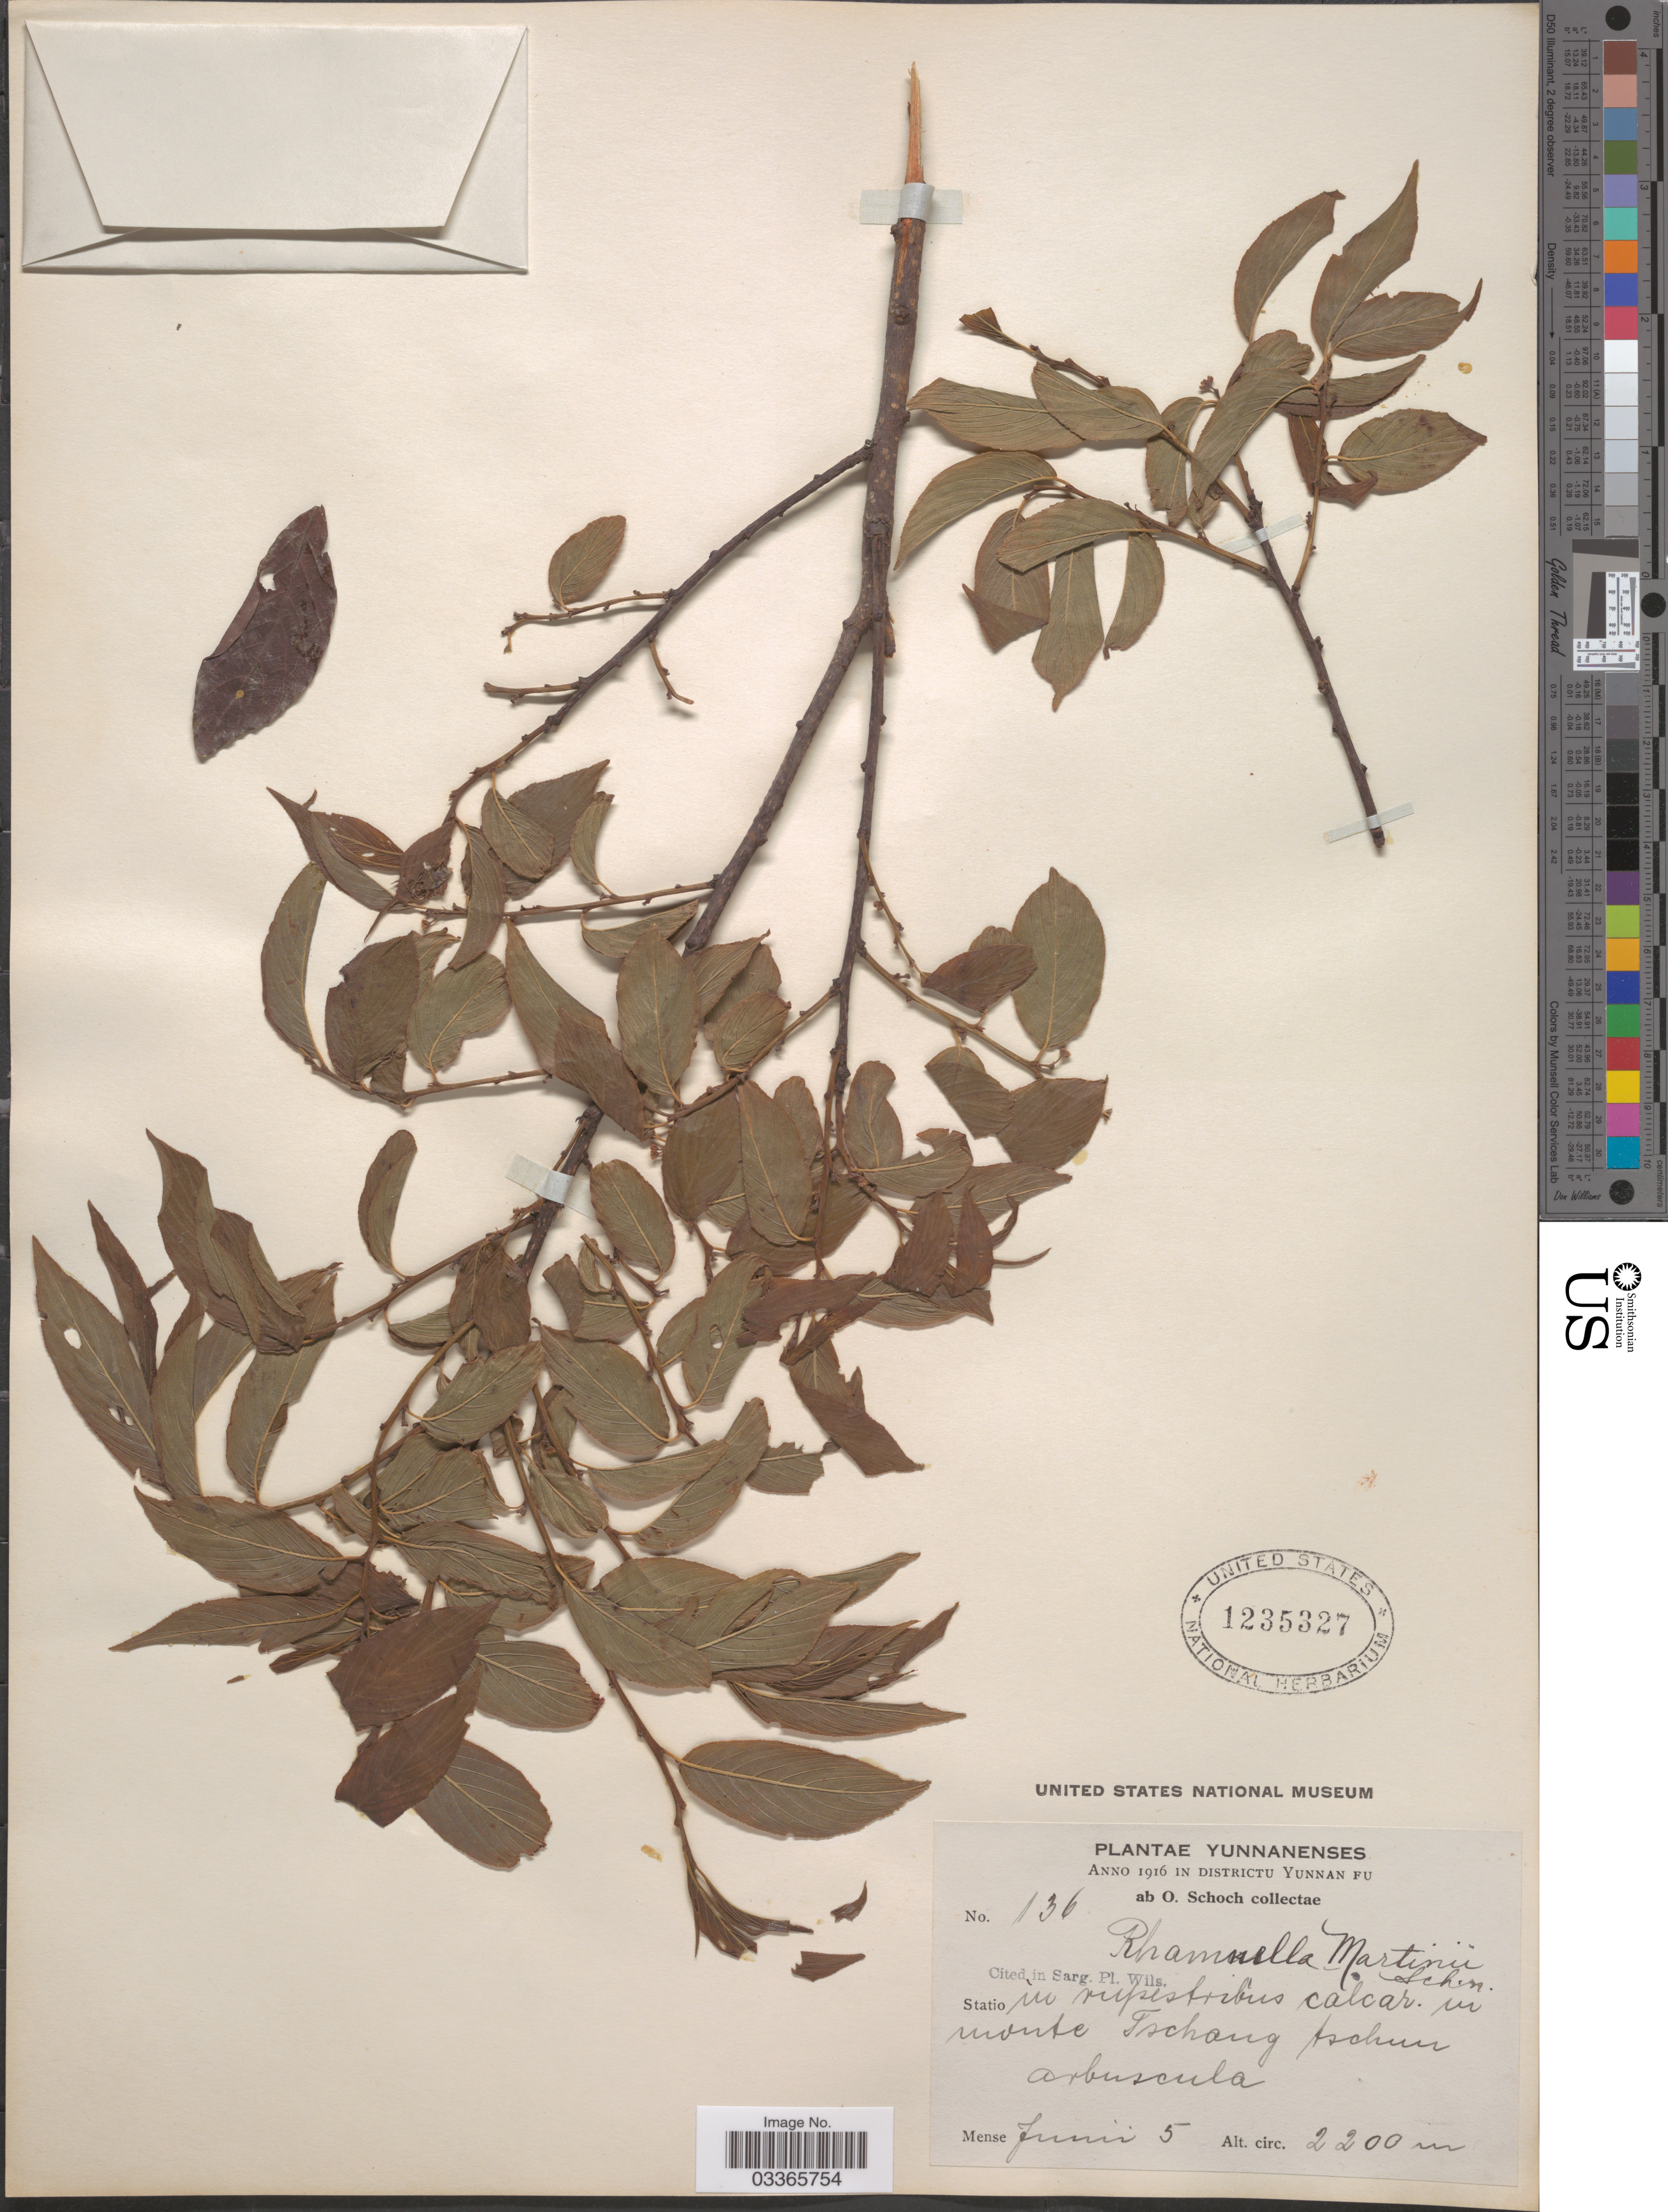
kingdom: Plantae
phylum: Tracheophyta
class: Magnoliopsida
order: Rosales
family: Rhamnaceae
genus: Rhamnella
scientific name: Rhamnella martinii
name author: (H. Lév.) C.K. Schneid.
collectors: O. Schoch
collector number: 136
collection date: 1916-06-05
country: China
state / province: Yunnan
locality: In Districtu Yunnan Fu. Statio in monte Fschang Aschun arbuscula.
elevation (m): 2200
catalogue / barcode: US 1235327